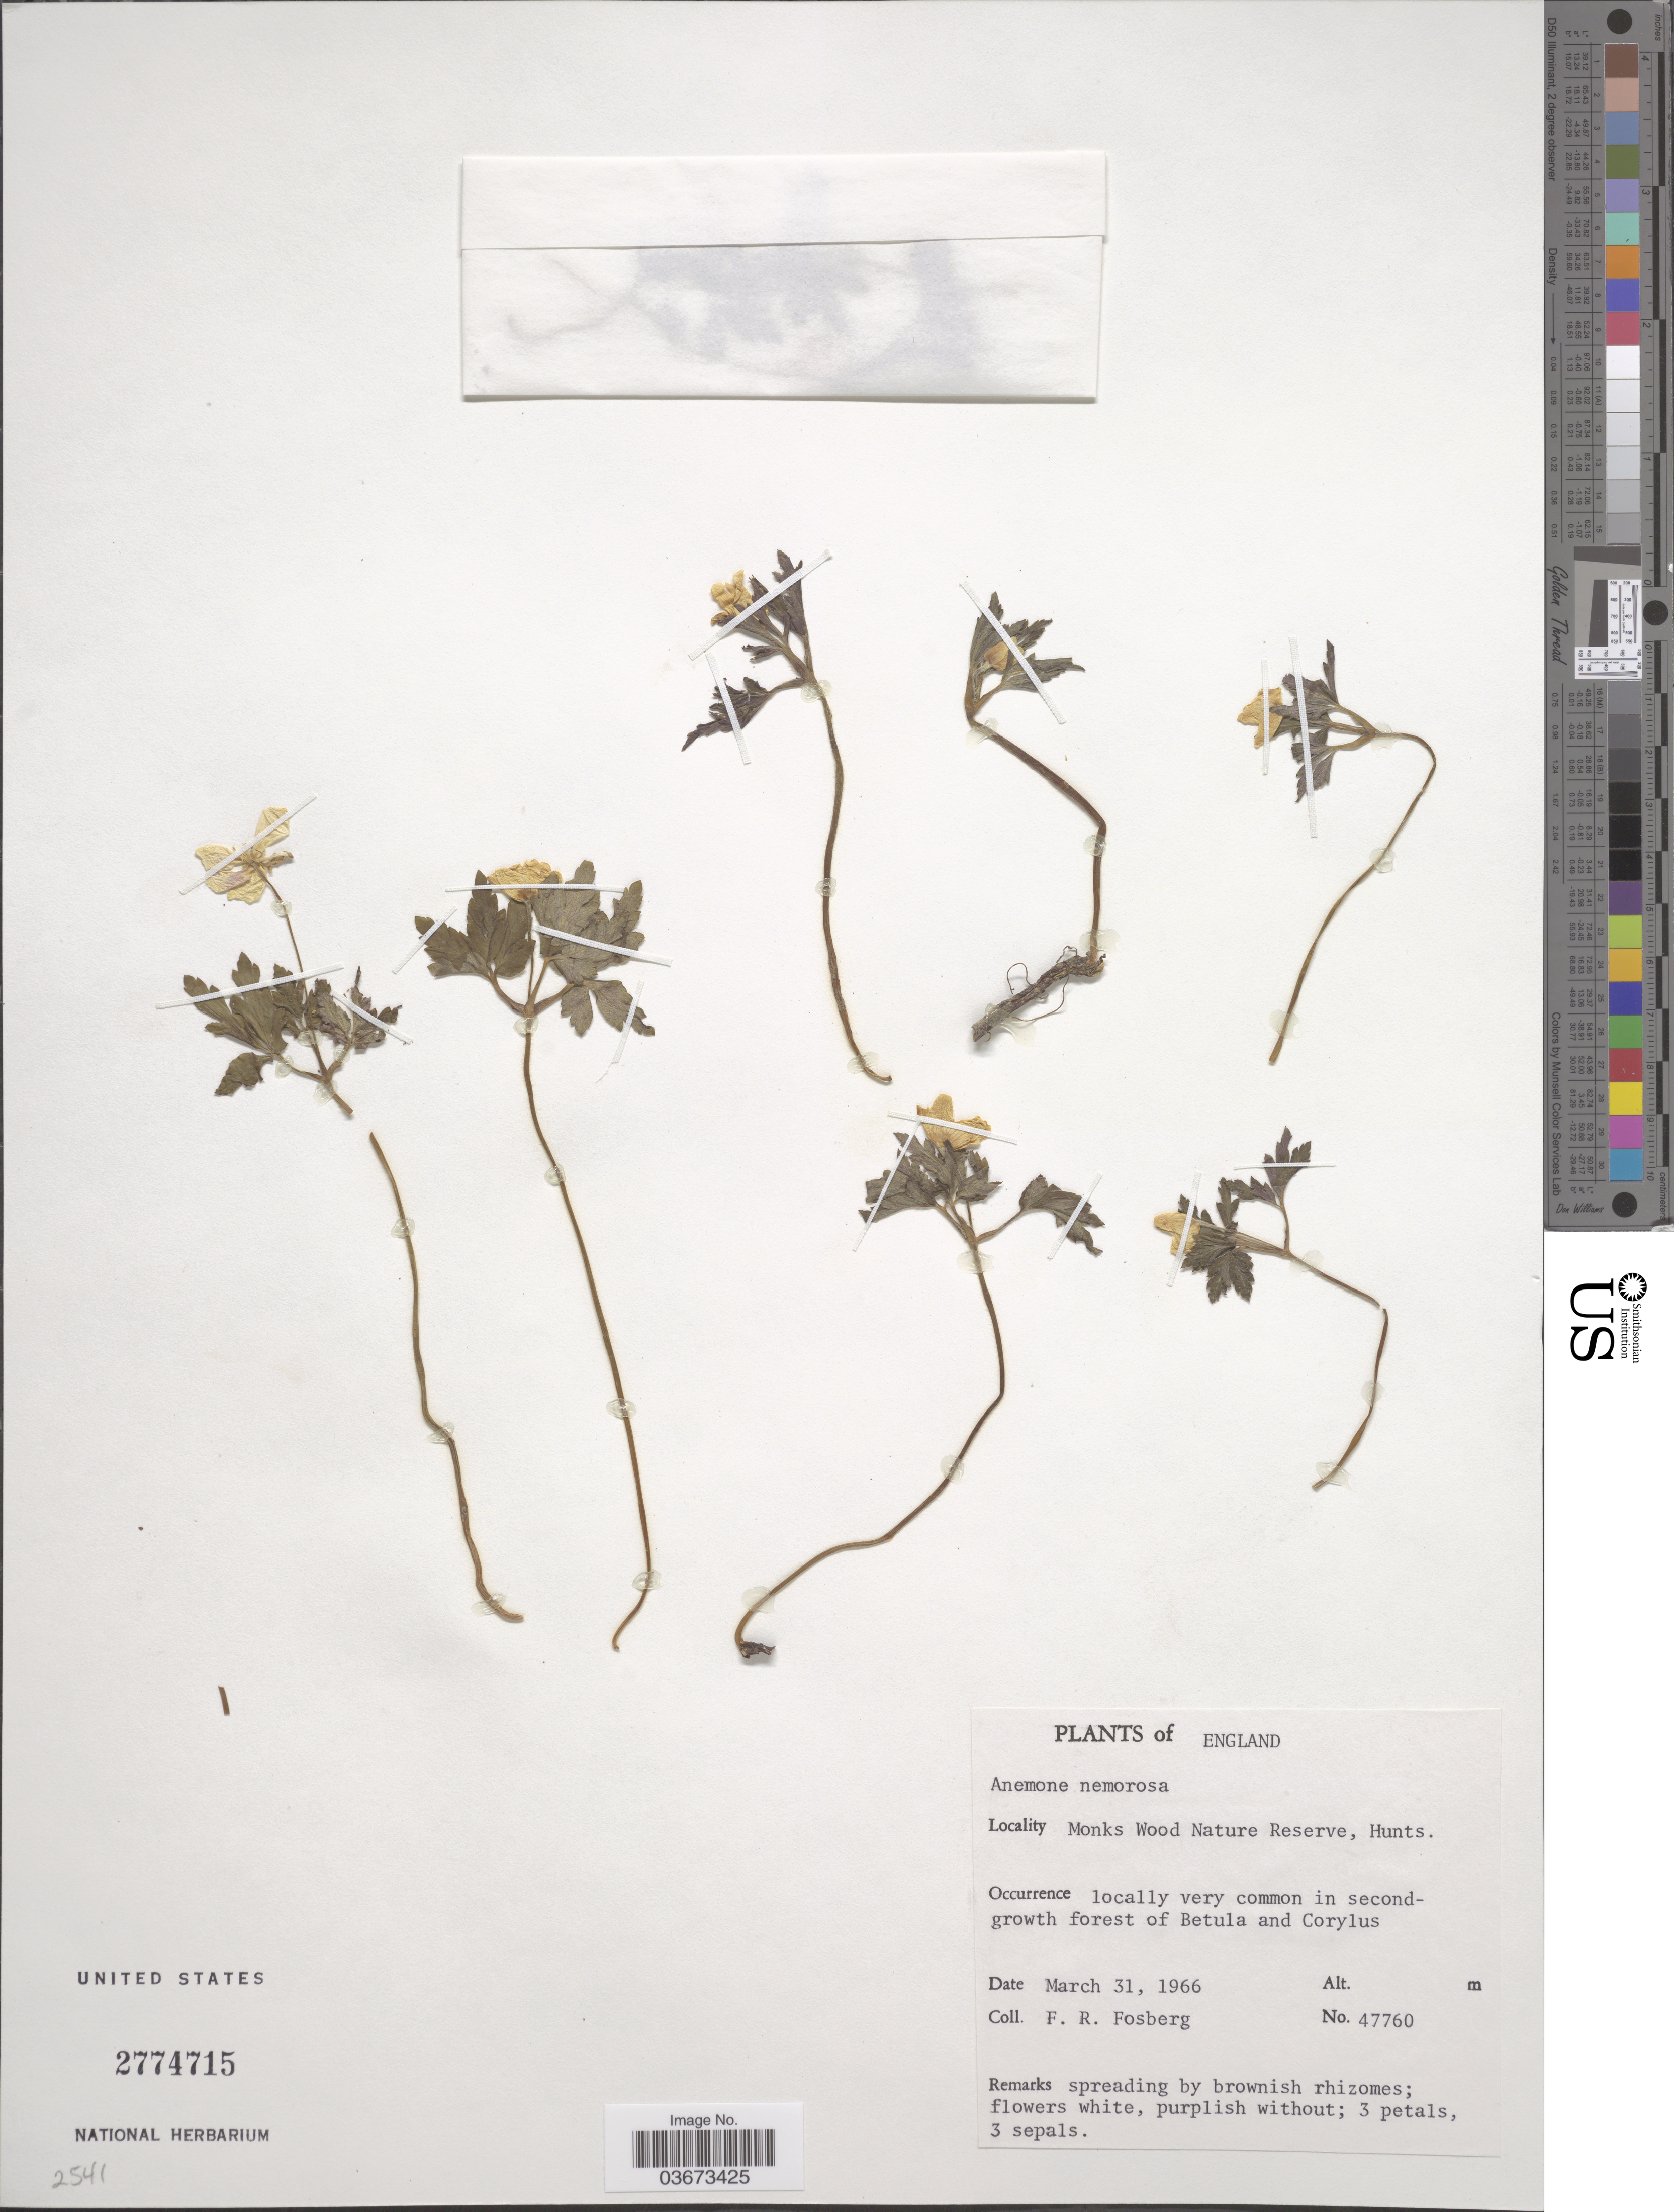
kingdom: Plantae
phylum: Tracheophyta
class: Magnoliopsida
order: Ranunculales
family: Ranunculaceae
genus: Anemone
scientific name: Anemone nemorosa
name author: L.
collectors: F. R. Fosberg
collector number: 47760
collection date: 1966-03-31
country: United Kingdom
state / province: England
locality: Monks Wood Nature Reserve, Hunts.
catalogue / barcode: US 2774715